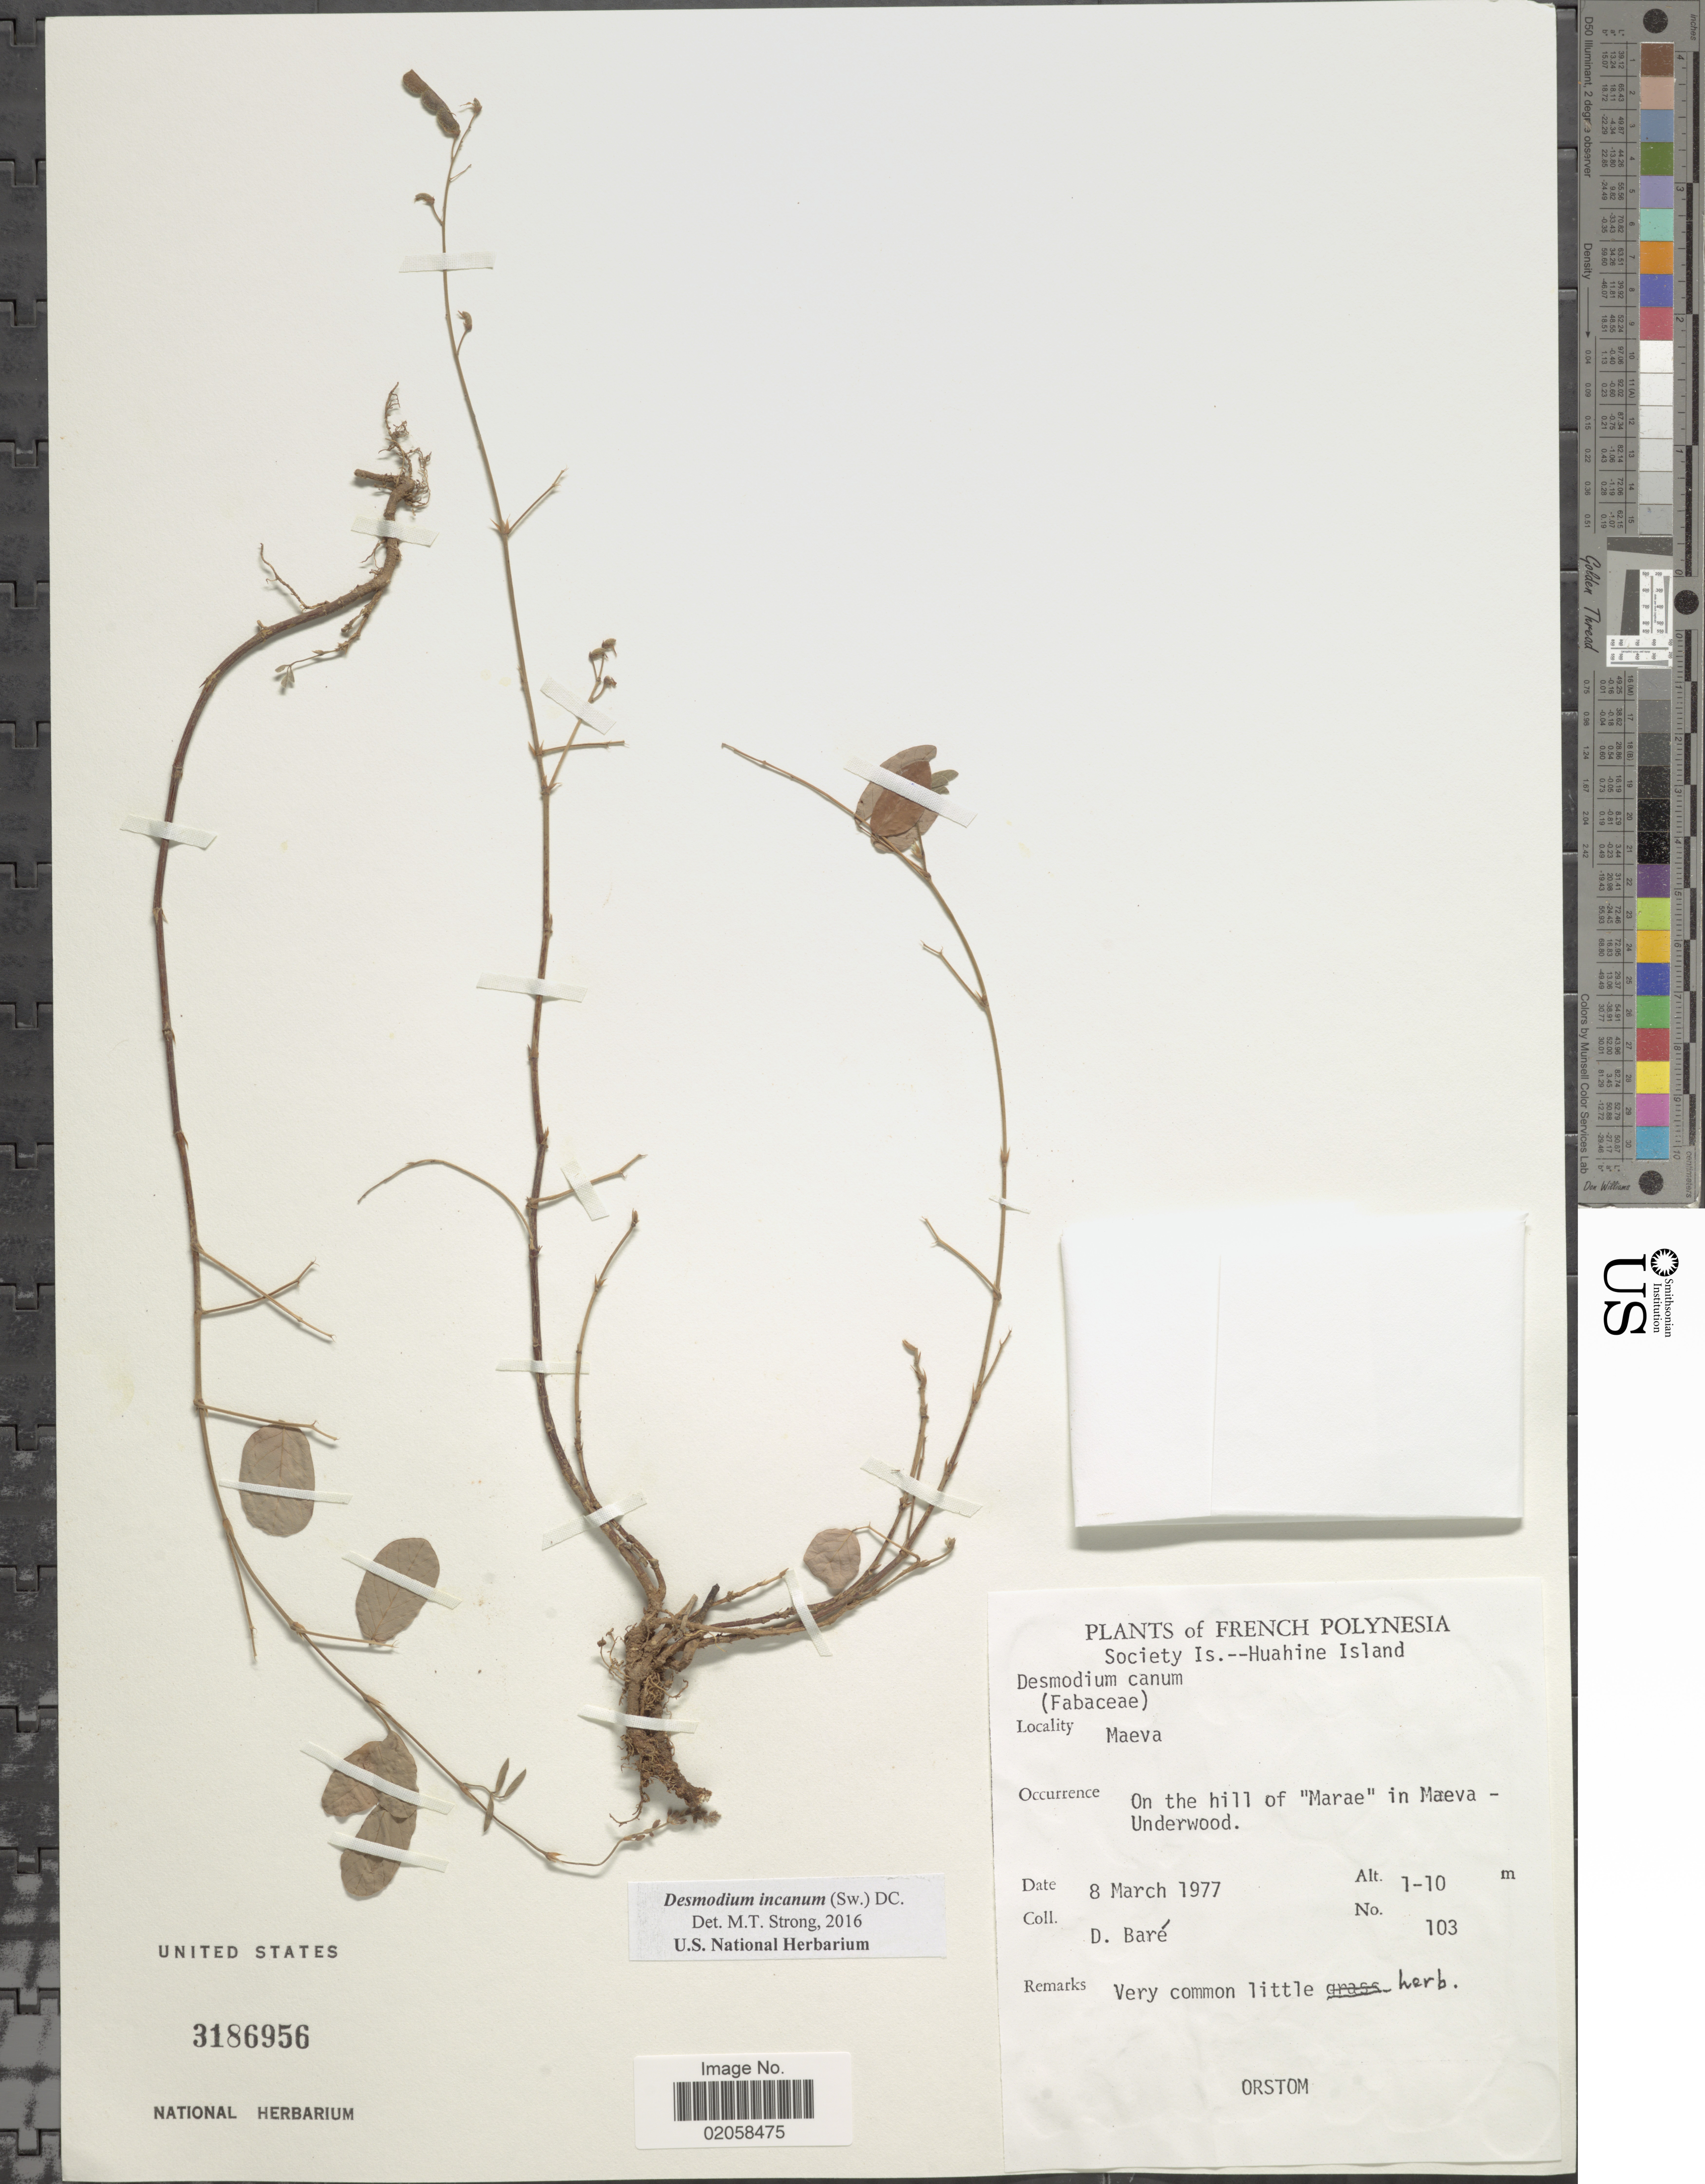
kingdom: Plantae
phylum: Tracheophyta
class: Magnoliopsida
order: Fabales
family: Fabaceae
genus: Desmodium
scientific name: Desmodium incanum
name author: (Sw.) DC.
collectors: D. Baré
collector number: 103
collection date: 1977-03-08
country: French Polynesia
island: Huahine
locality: Society Is.--Huahine Island, Maeva, on the hill of "Marae"in Maeva-Underwood.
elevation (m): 1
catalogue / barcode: US 3186956